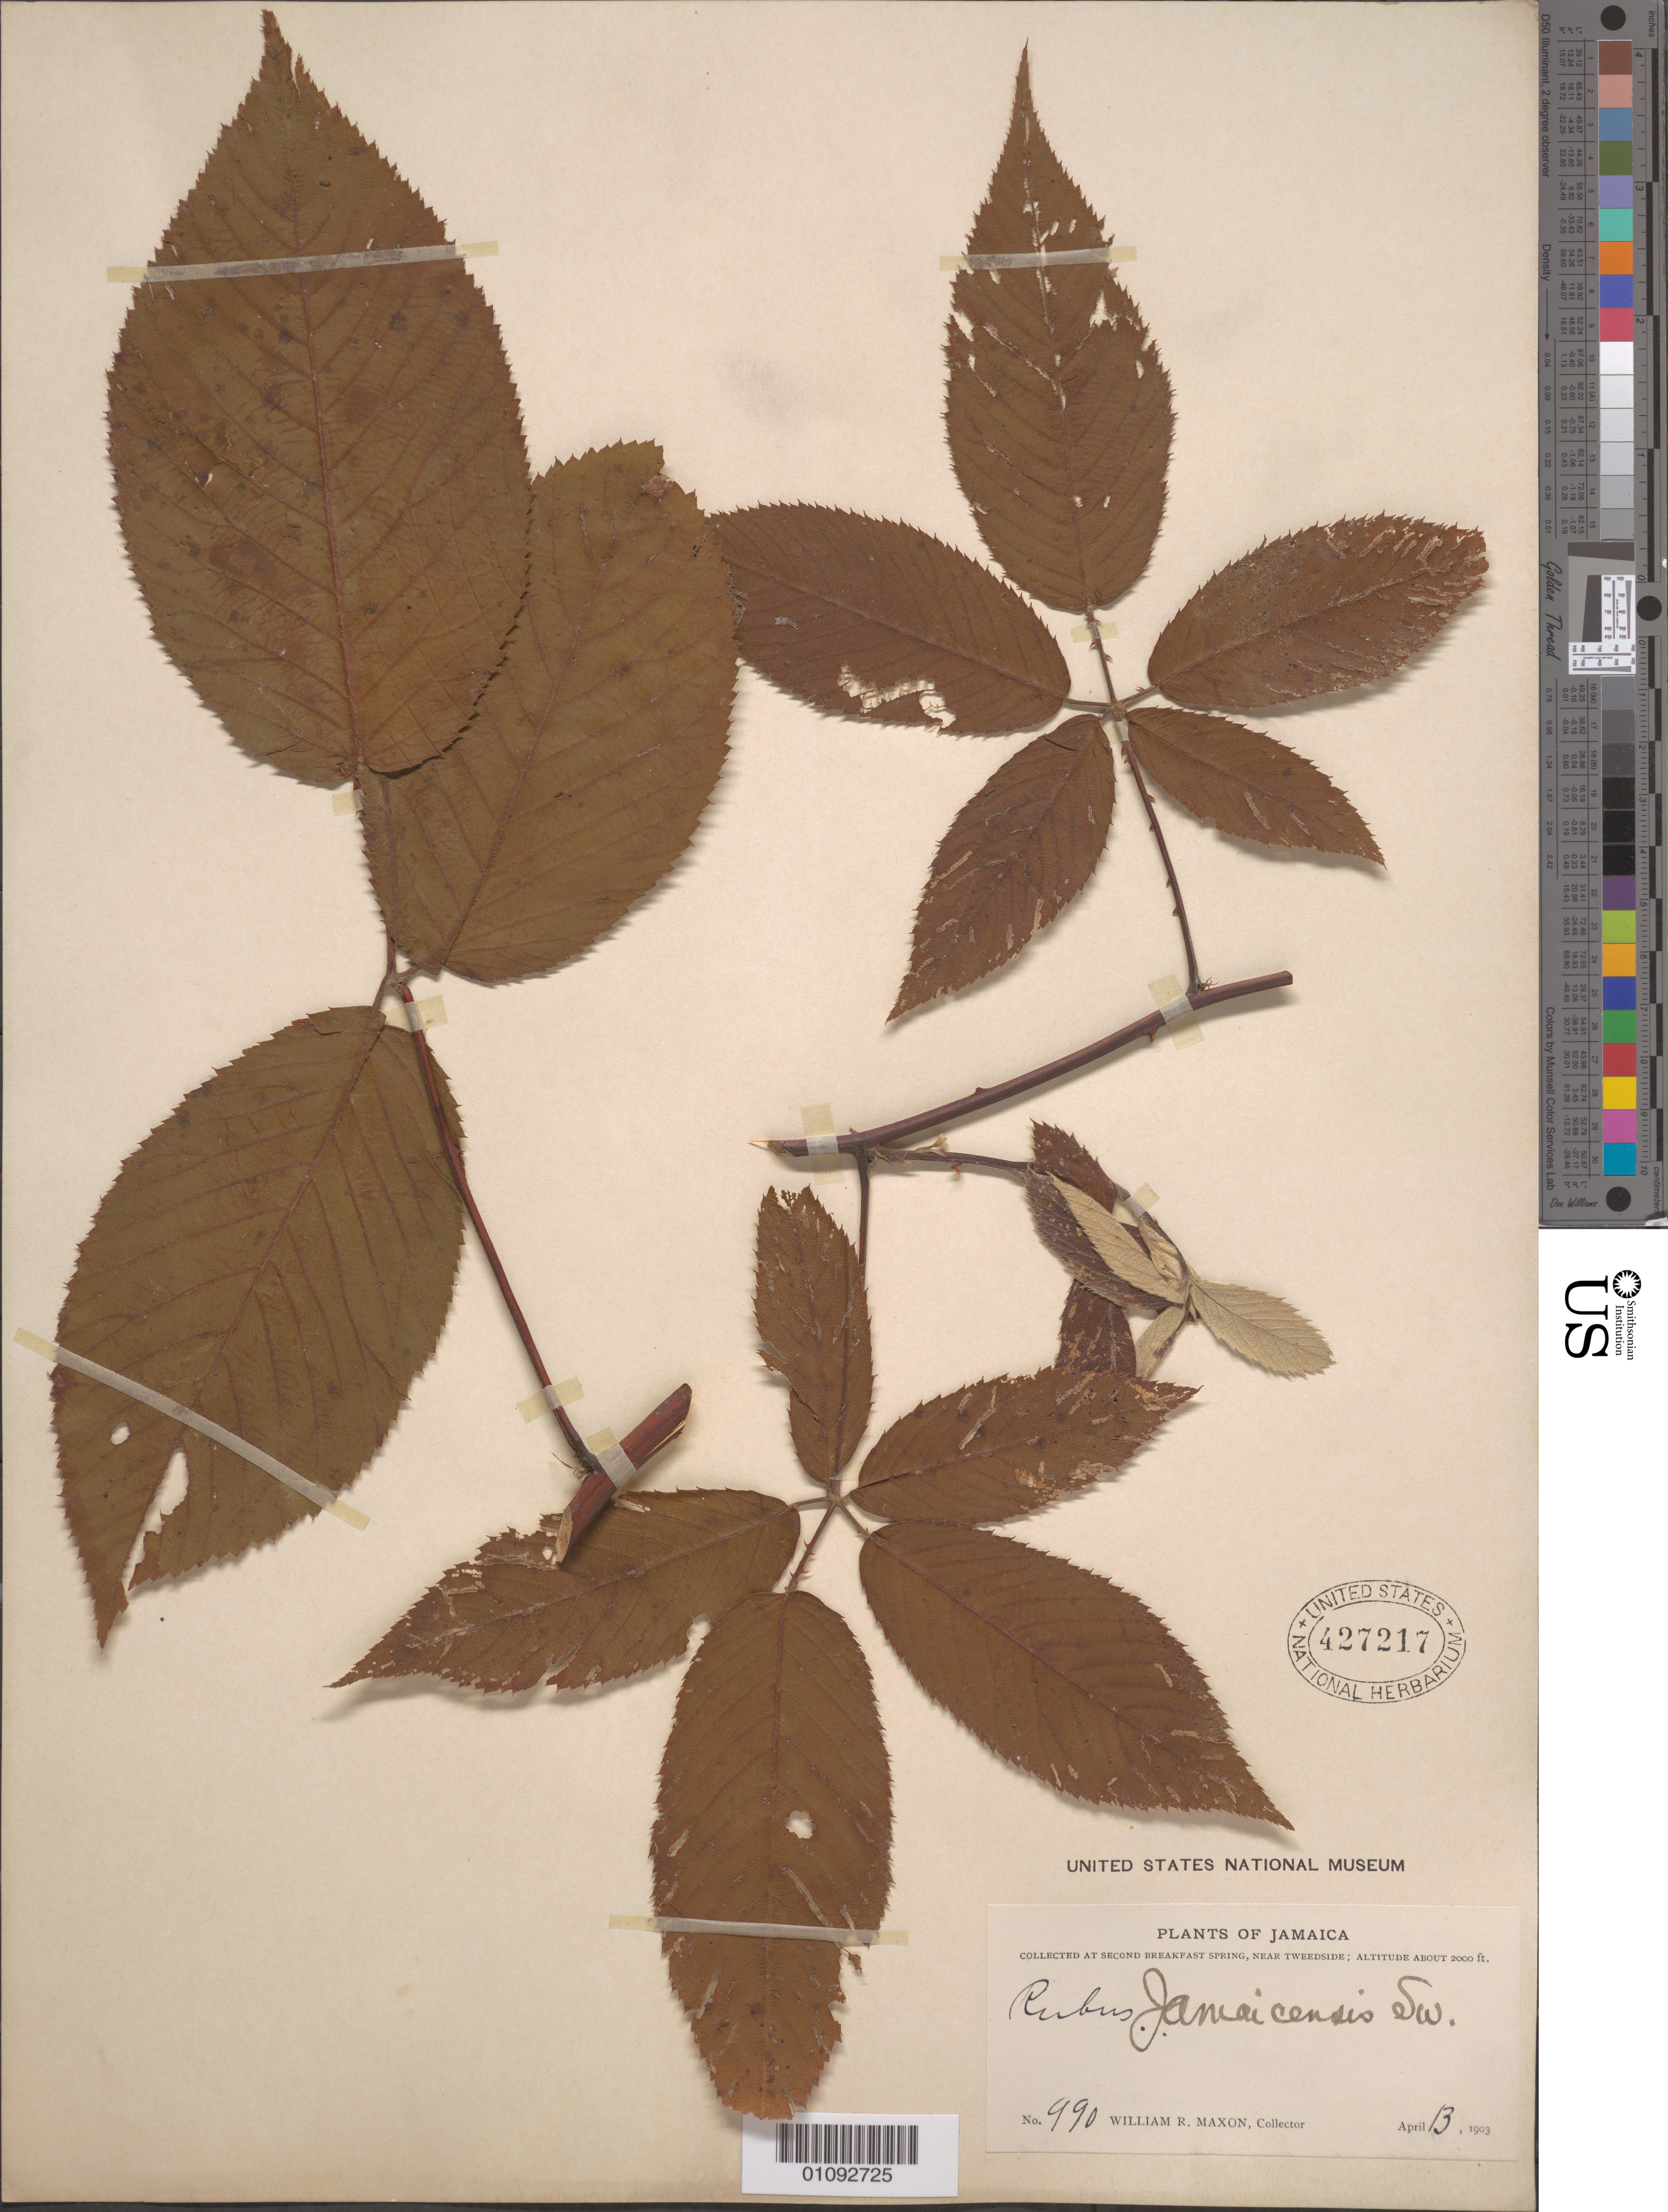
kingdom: Plantae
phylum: Tracheophyta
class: Magnoliopsida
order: Rosales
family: Rosaceae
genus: Rubus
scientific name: Rubus jamaicensis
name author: L.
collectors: W. R. Maxon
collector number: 990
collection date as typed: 13 Apr 1903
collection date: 1903-04-13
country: Jamaica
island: Jamaica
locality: Second Breakfast Spring, near Tweedside.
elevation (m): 610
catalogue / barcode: US 427217